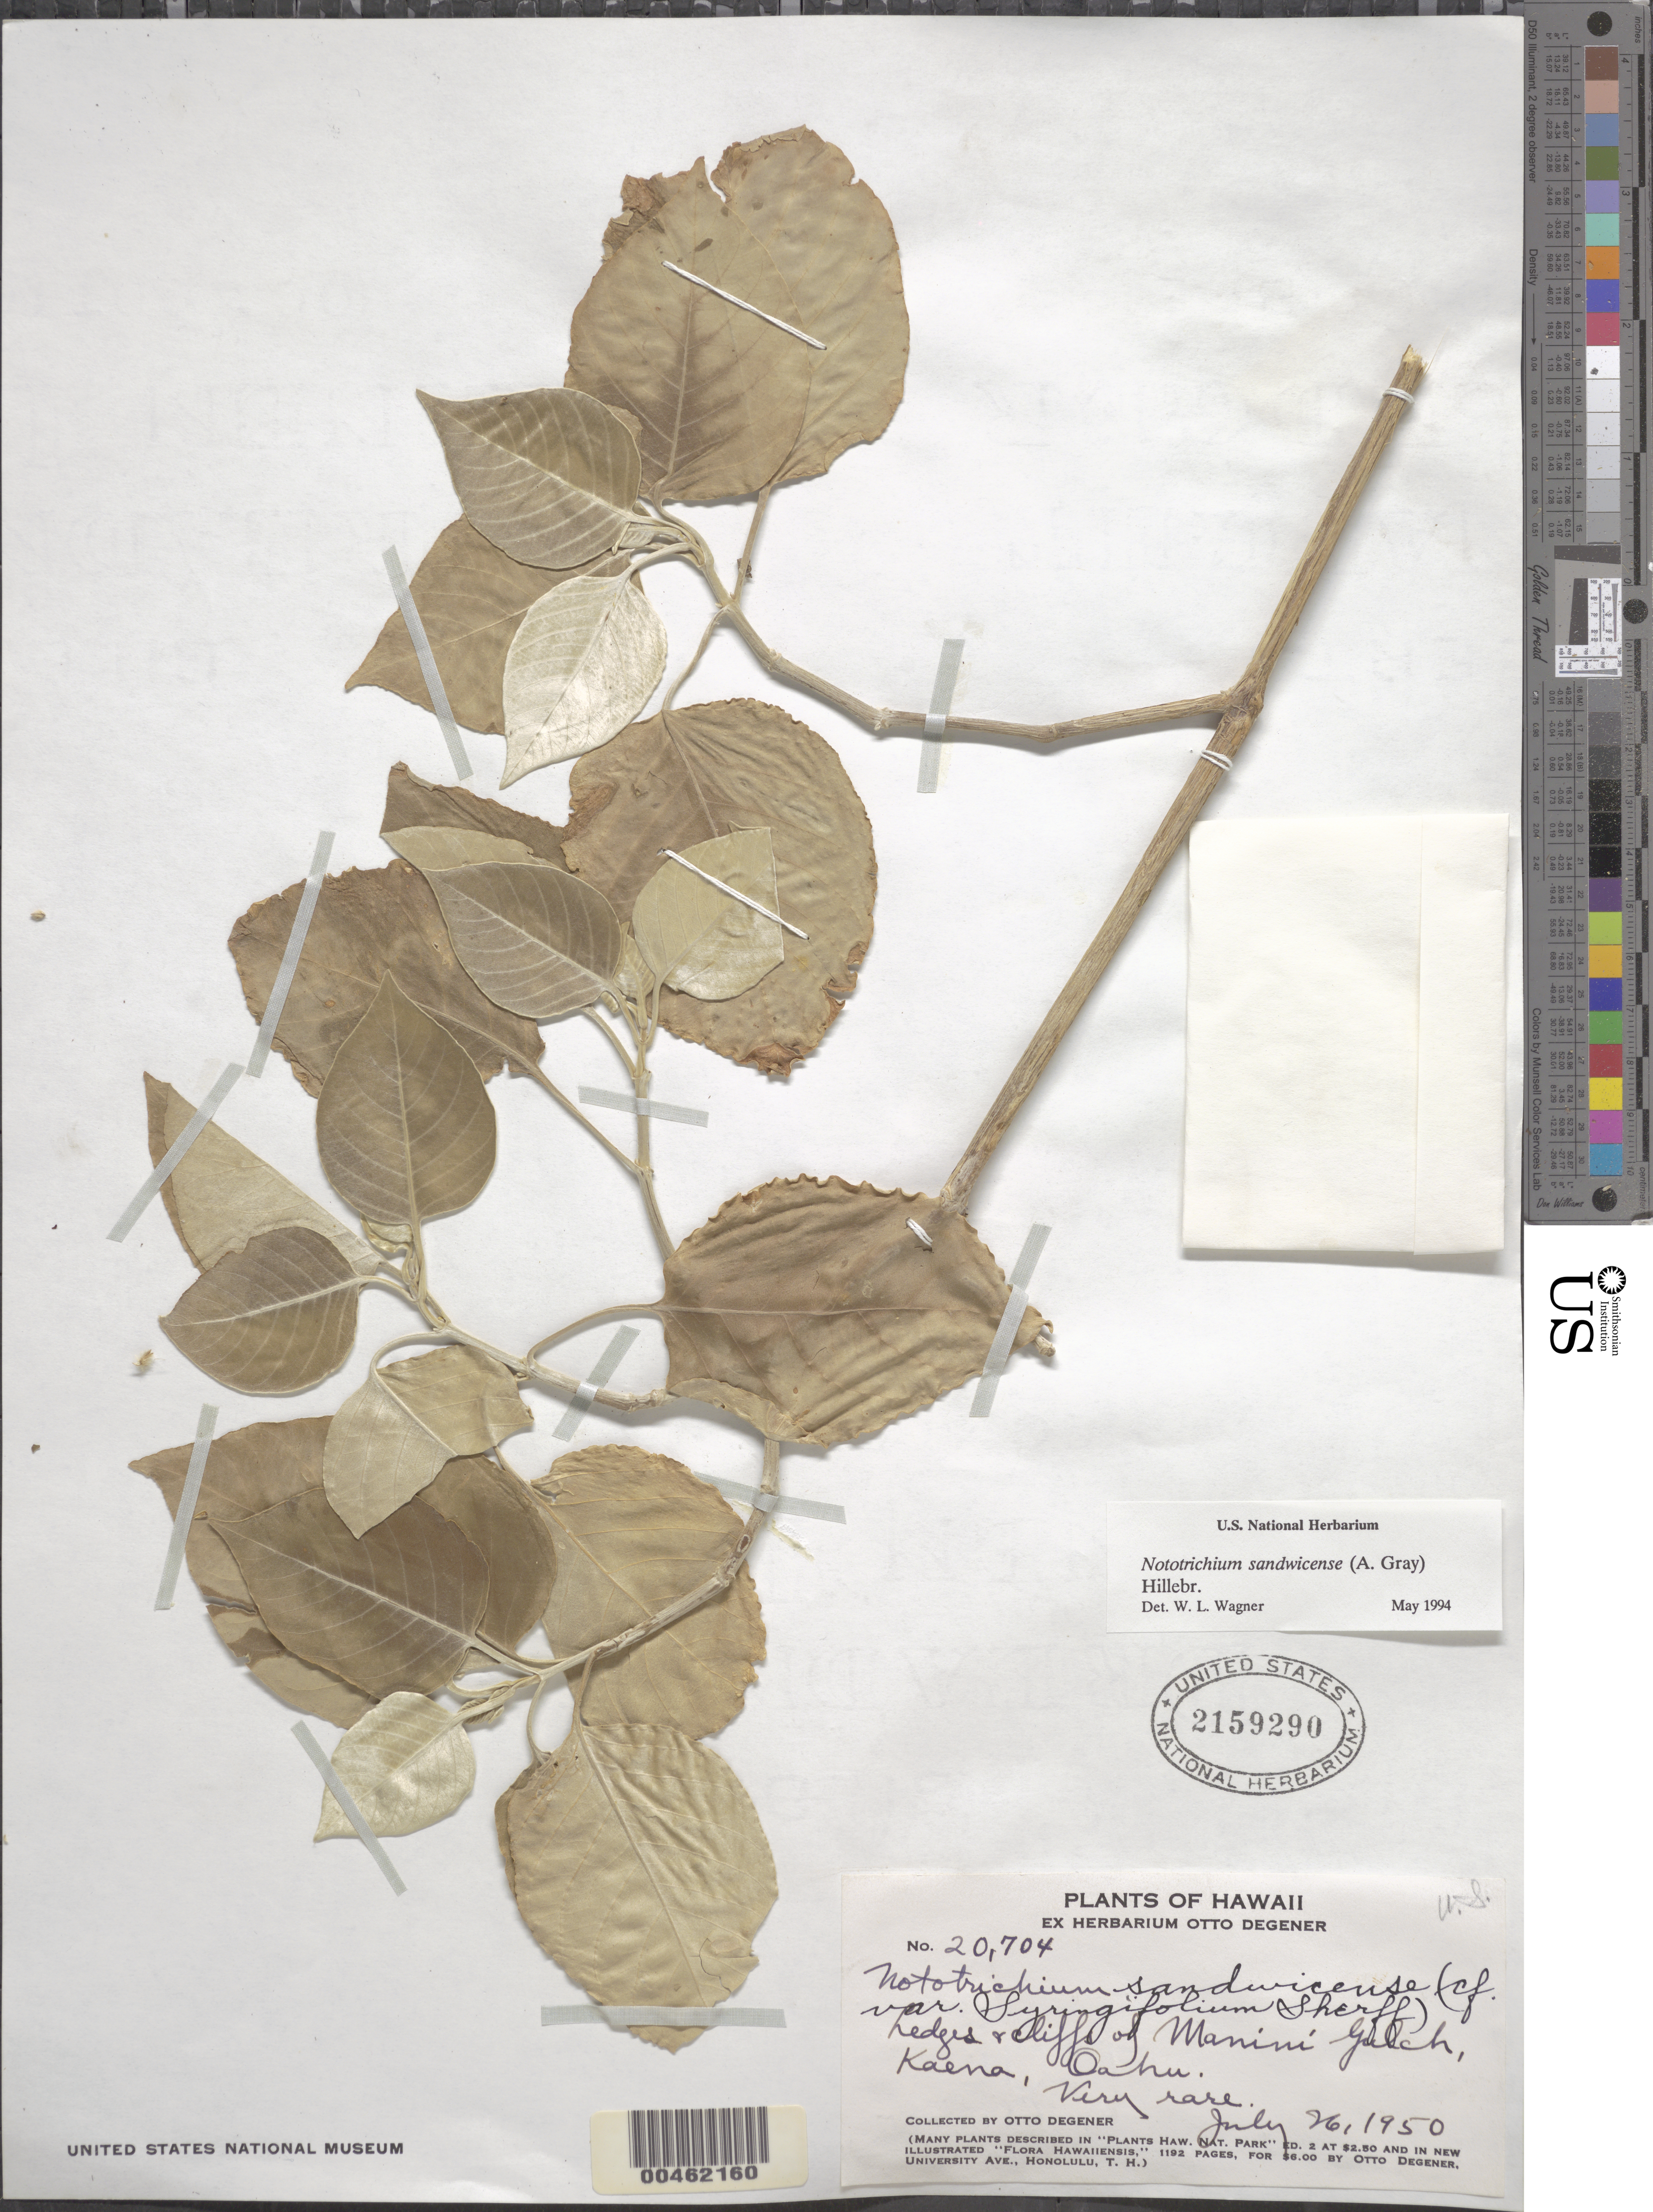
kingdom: Plantae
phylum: Tracheophyta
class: Magnoliopsida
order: Caryophyllales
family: Amaranthaceae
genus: Achyranthes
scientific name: Achyranthes sandwicensis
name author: (A. Gray) Di Vincenzo et al.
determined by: Wagner, W. L., (BOT), Smithsonian Institution - National Museum of Natural History (UNITED STATES)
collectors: O. Degener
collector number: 20704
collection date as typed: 26 Jul 1950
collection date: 1950-07-26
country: United States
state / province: Hawaii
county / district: Honolulu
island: Oahu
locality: Manini Gulch, Kaena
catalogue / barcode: US 2159290